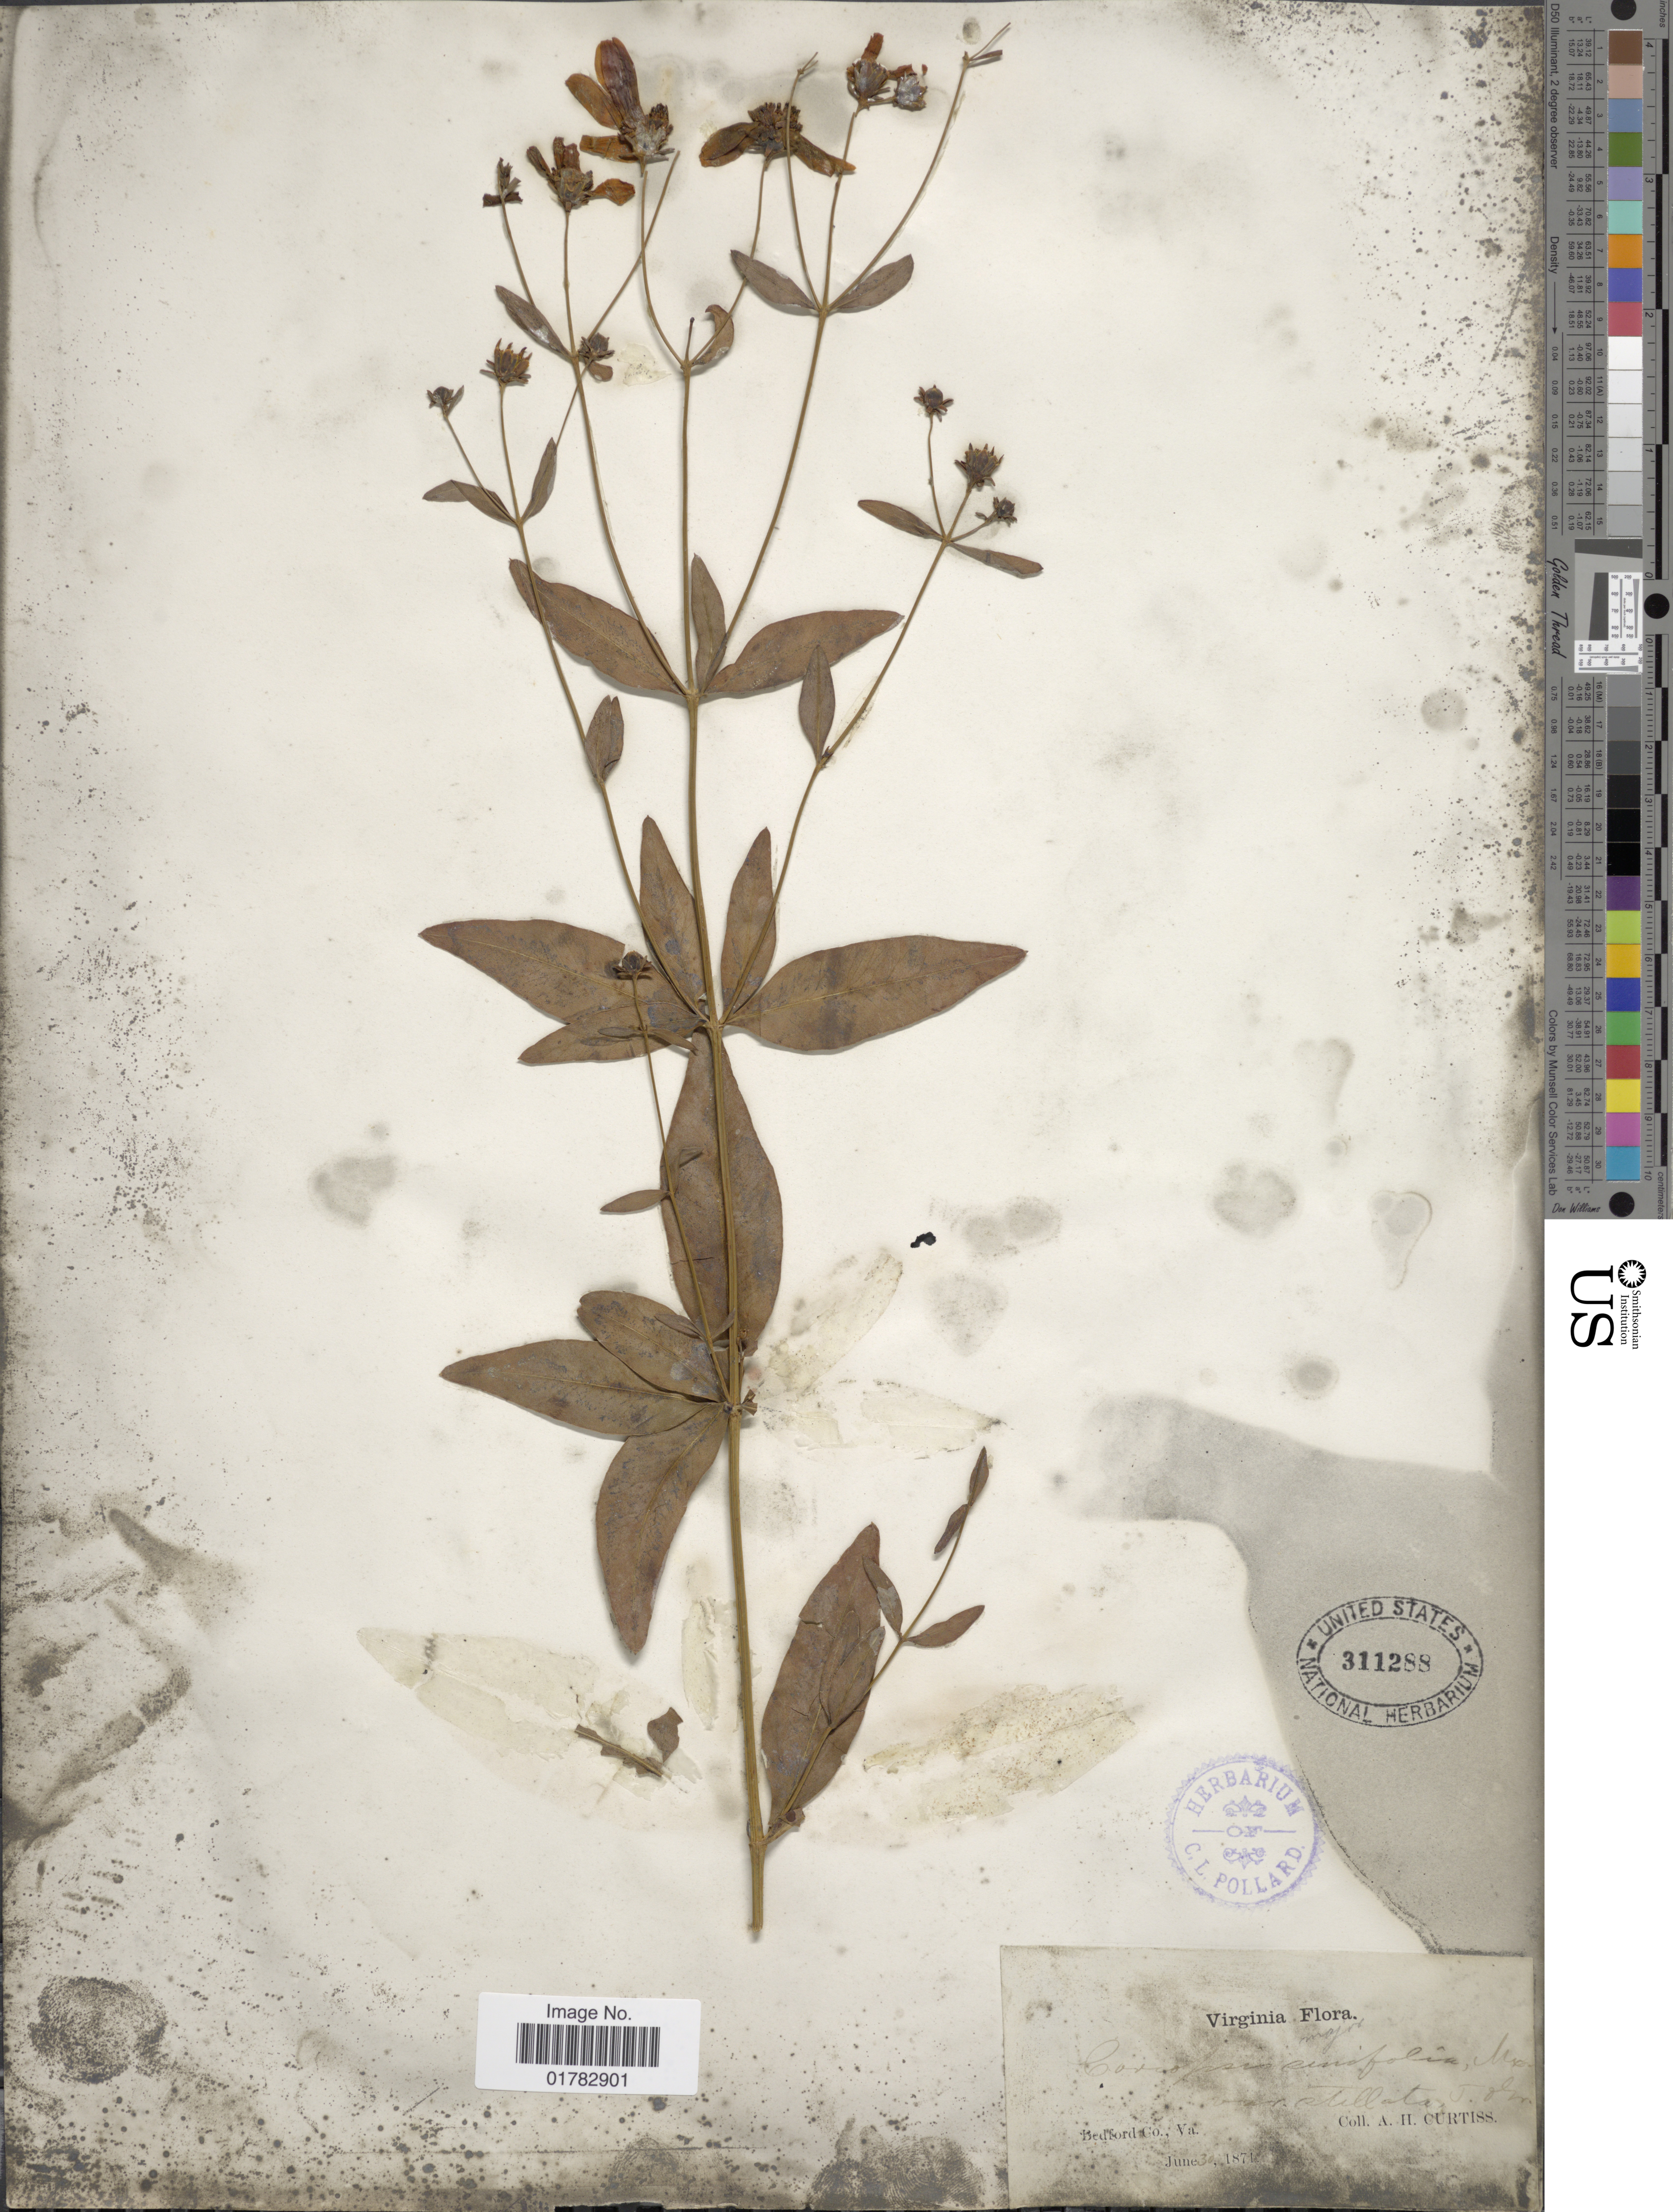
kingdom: Plantae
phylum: Tracheophyta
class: Magnoliopsida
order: Asterales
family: Asteraceae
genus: Coreopsis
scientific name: Coreopsis major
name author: Walter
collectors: A. H. Curtiss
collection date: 1871-06-30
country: United States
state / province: Virginia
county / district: Bedford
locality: Bedford Co.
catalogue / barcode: US 311288